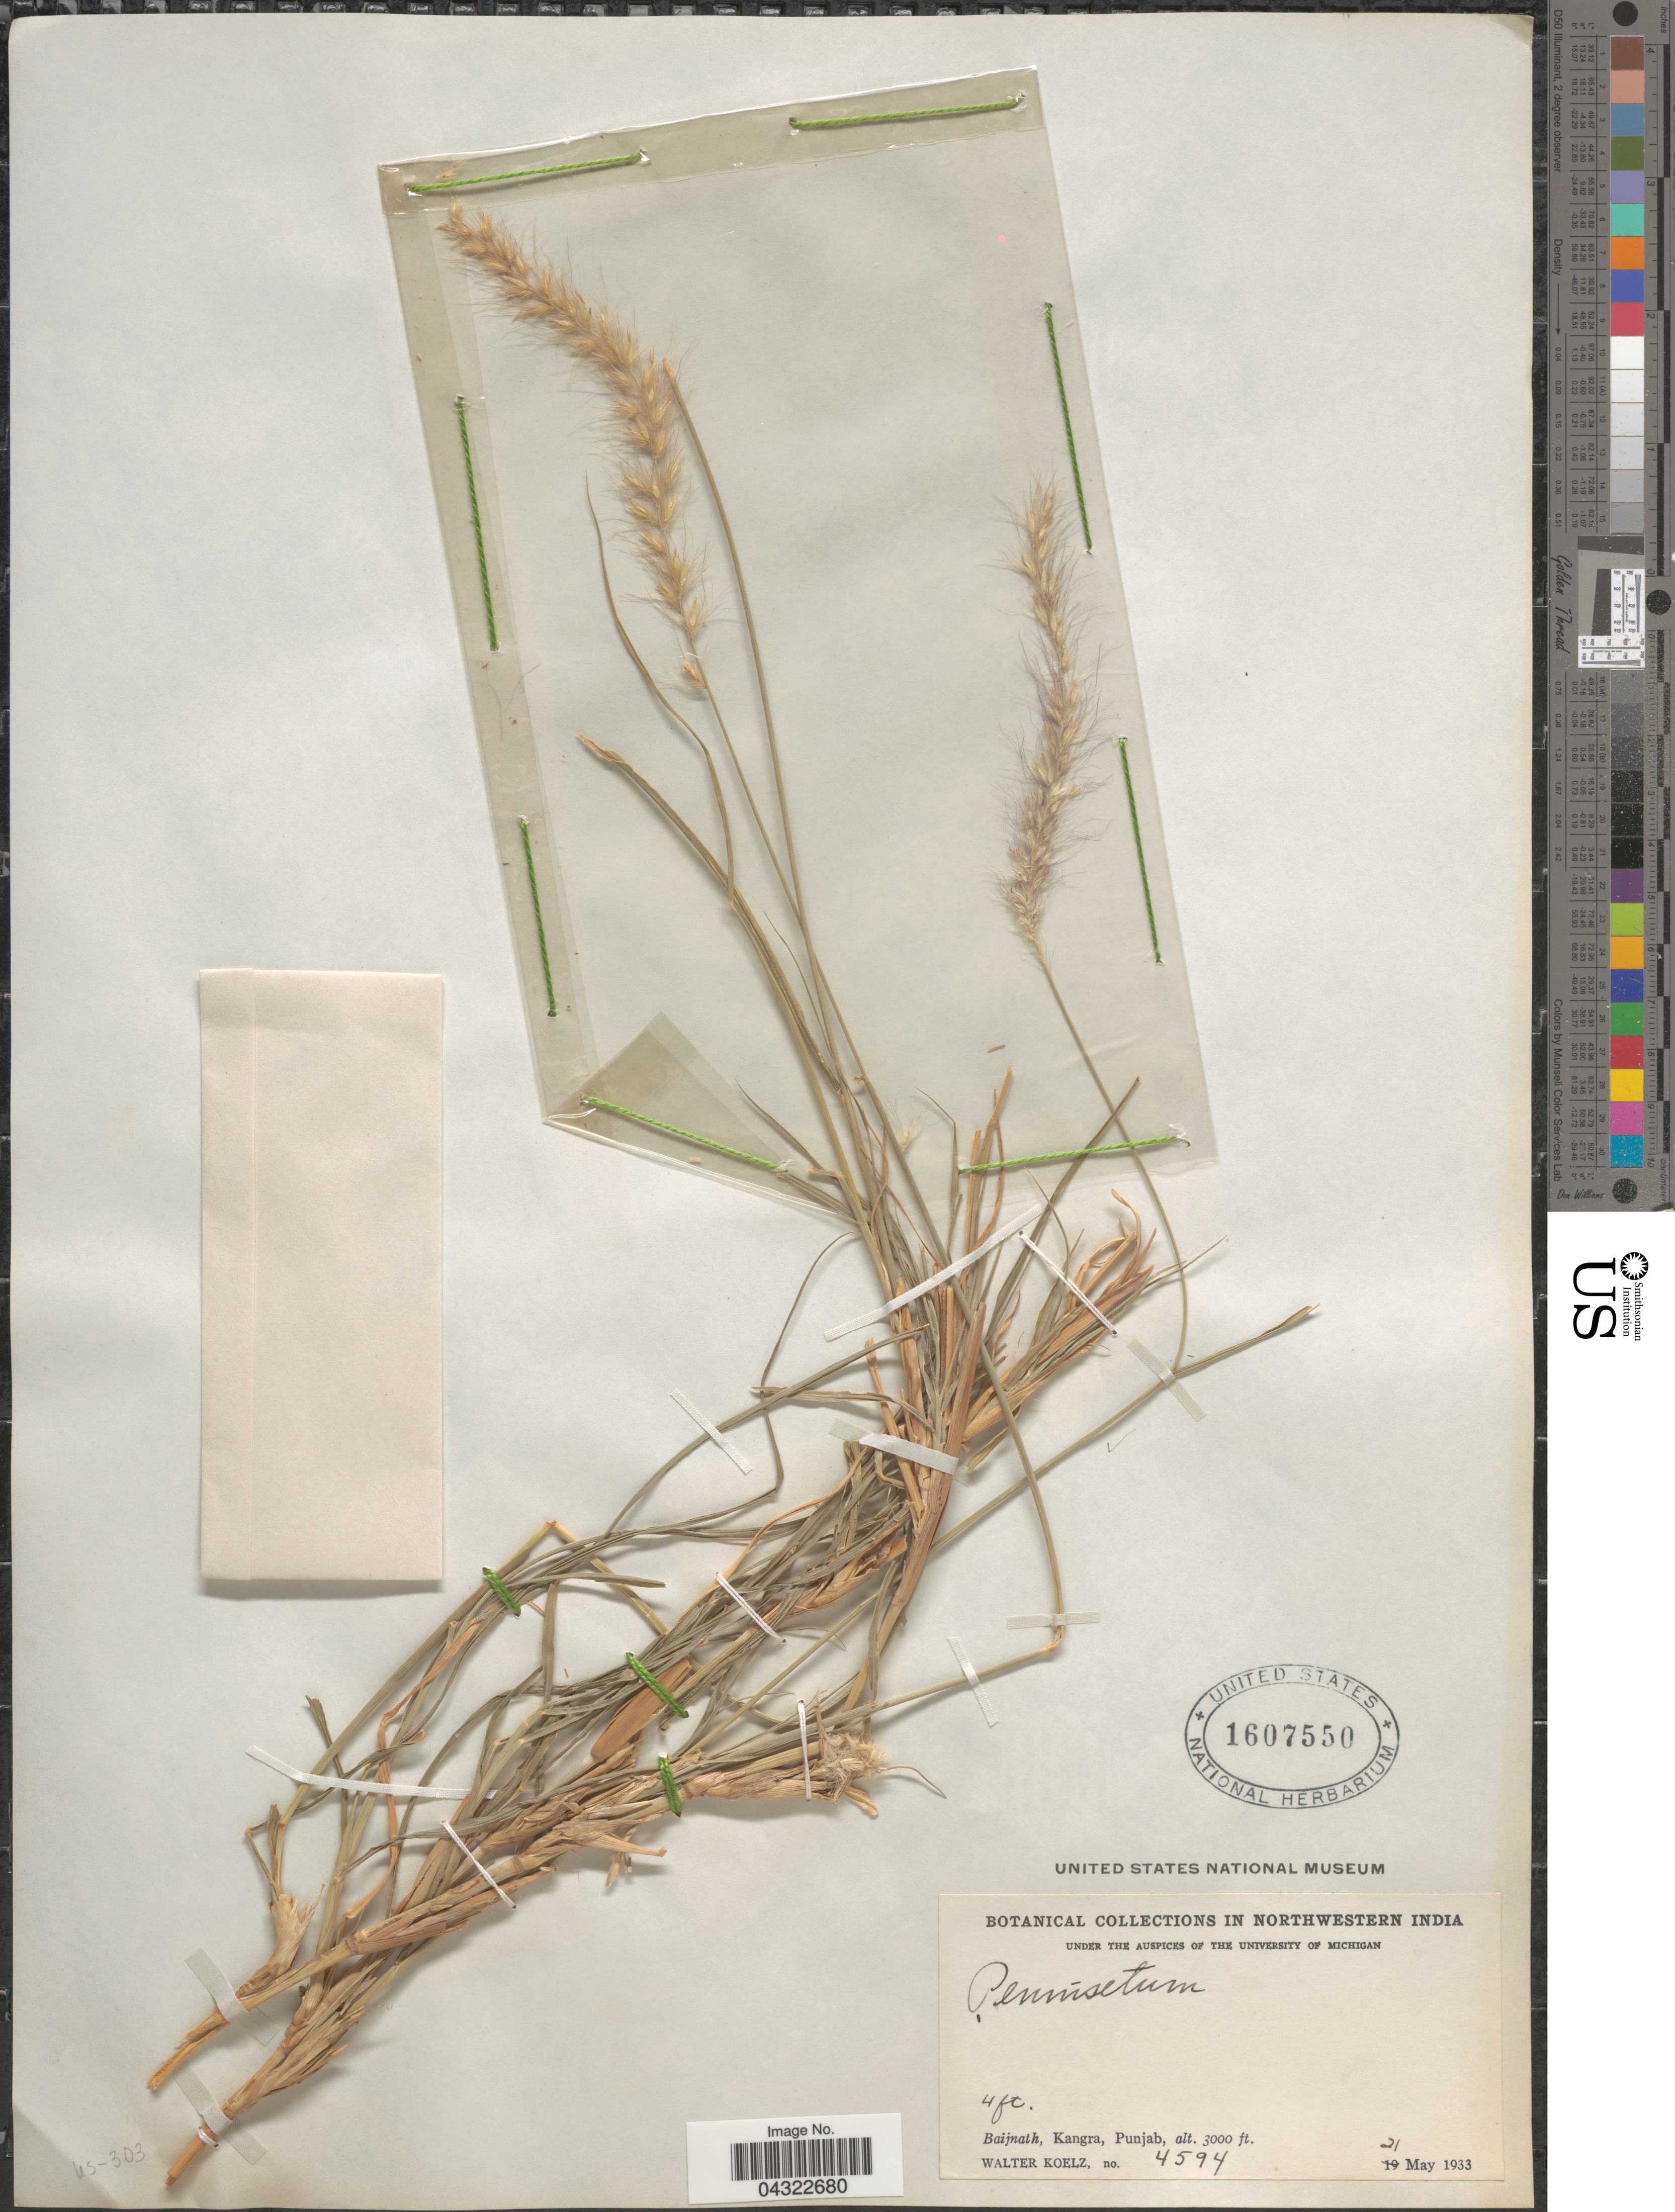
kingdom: Plantae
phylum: Tracheophyta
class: Liliopsida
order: Poales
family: Poaceae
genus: Cenchrus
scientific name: Cenchrus sp.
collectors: W. N. Koelz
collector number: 4594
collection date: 1933-05-21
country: India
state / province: Punjab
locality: Northwestern India. Baijnath, Kangra.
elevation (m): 914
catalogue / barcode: US 1607550